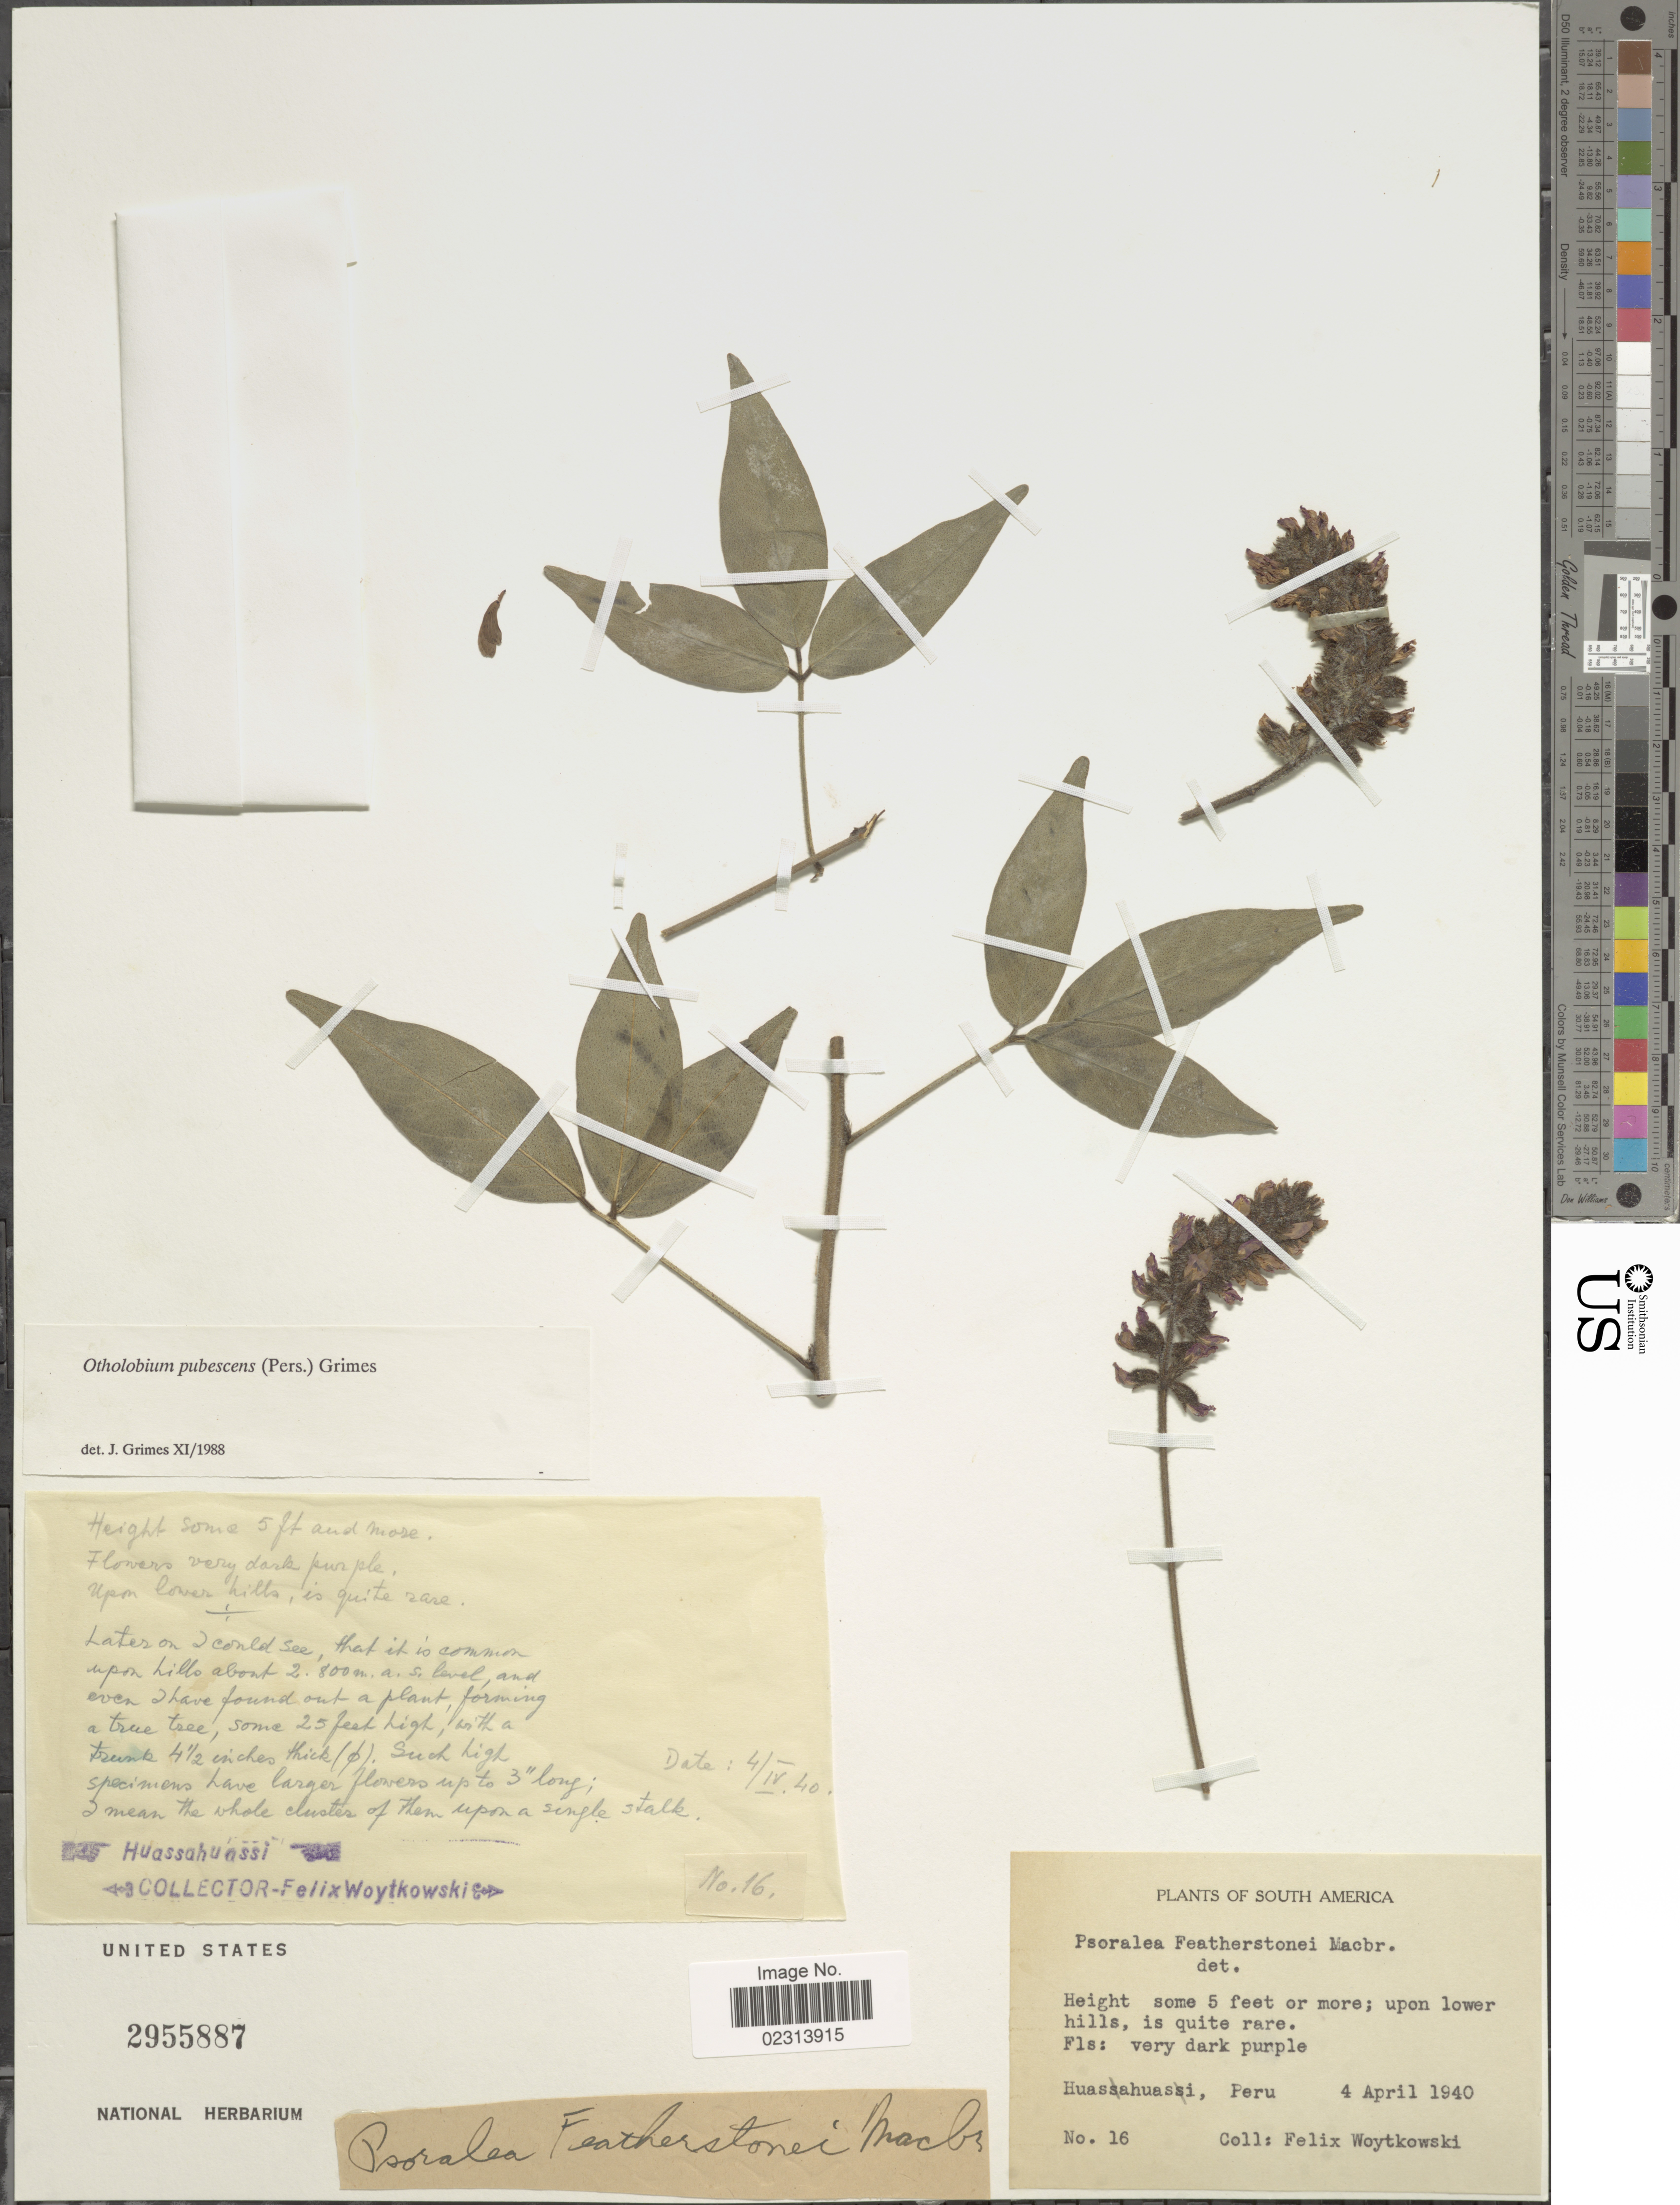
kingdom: Plantae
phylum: Tracheophyta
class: Magnoliopsida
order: Fabales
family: Fabaceae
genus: Otholobium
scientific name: Otholobium pubescens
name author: (Poir.) J.W. Grimes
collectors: F. Woytkowski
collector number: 16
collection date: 1940-04-04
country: Peru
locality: Huasahuasi, Peru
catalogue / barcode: US 2955887